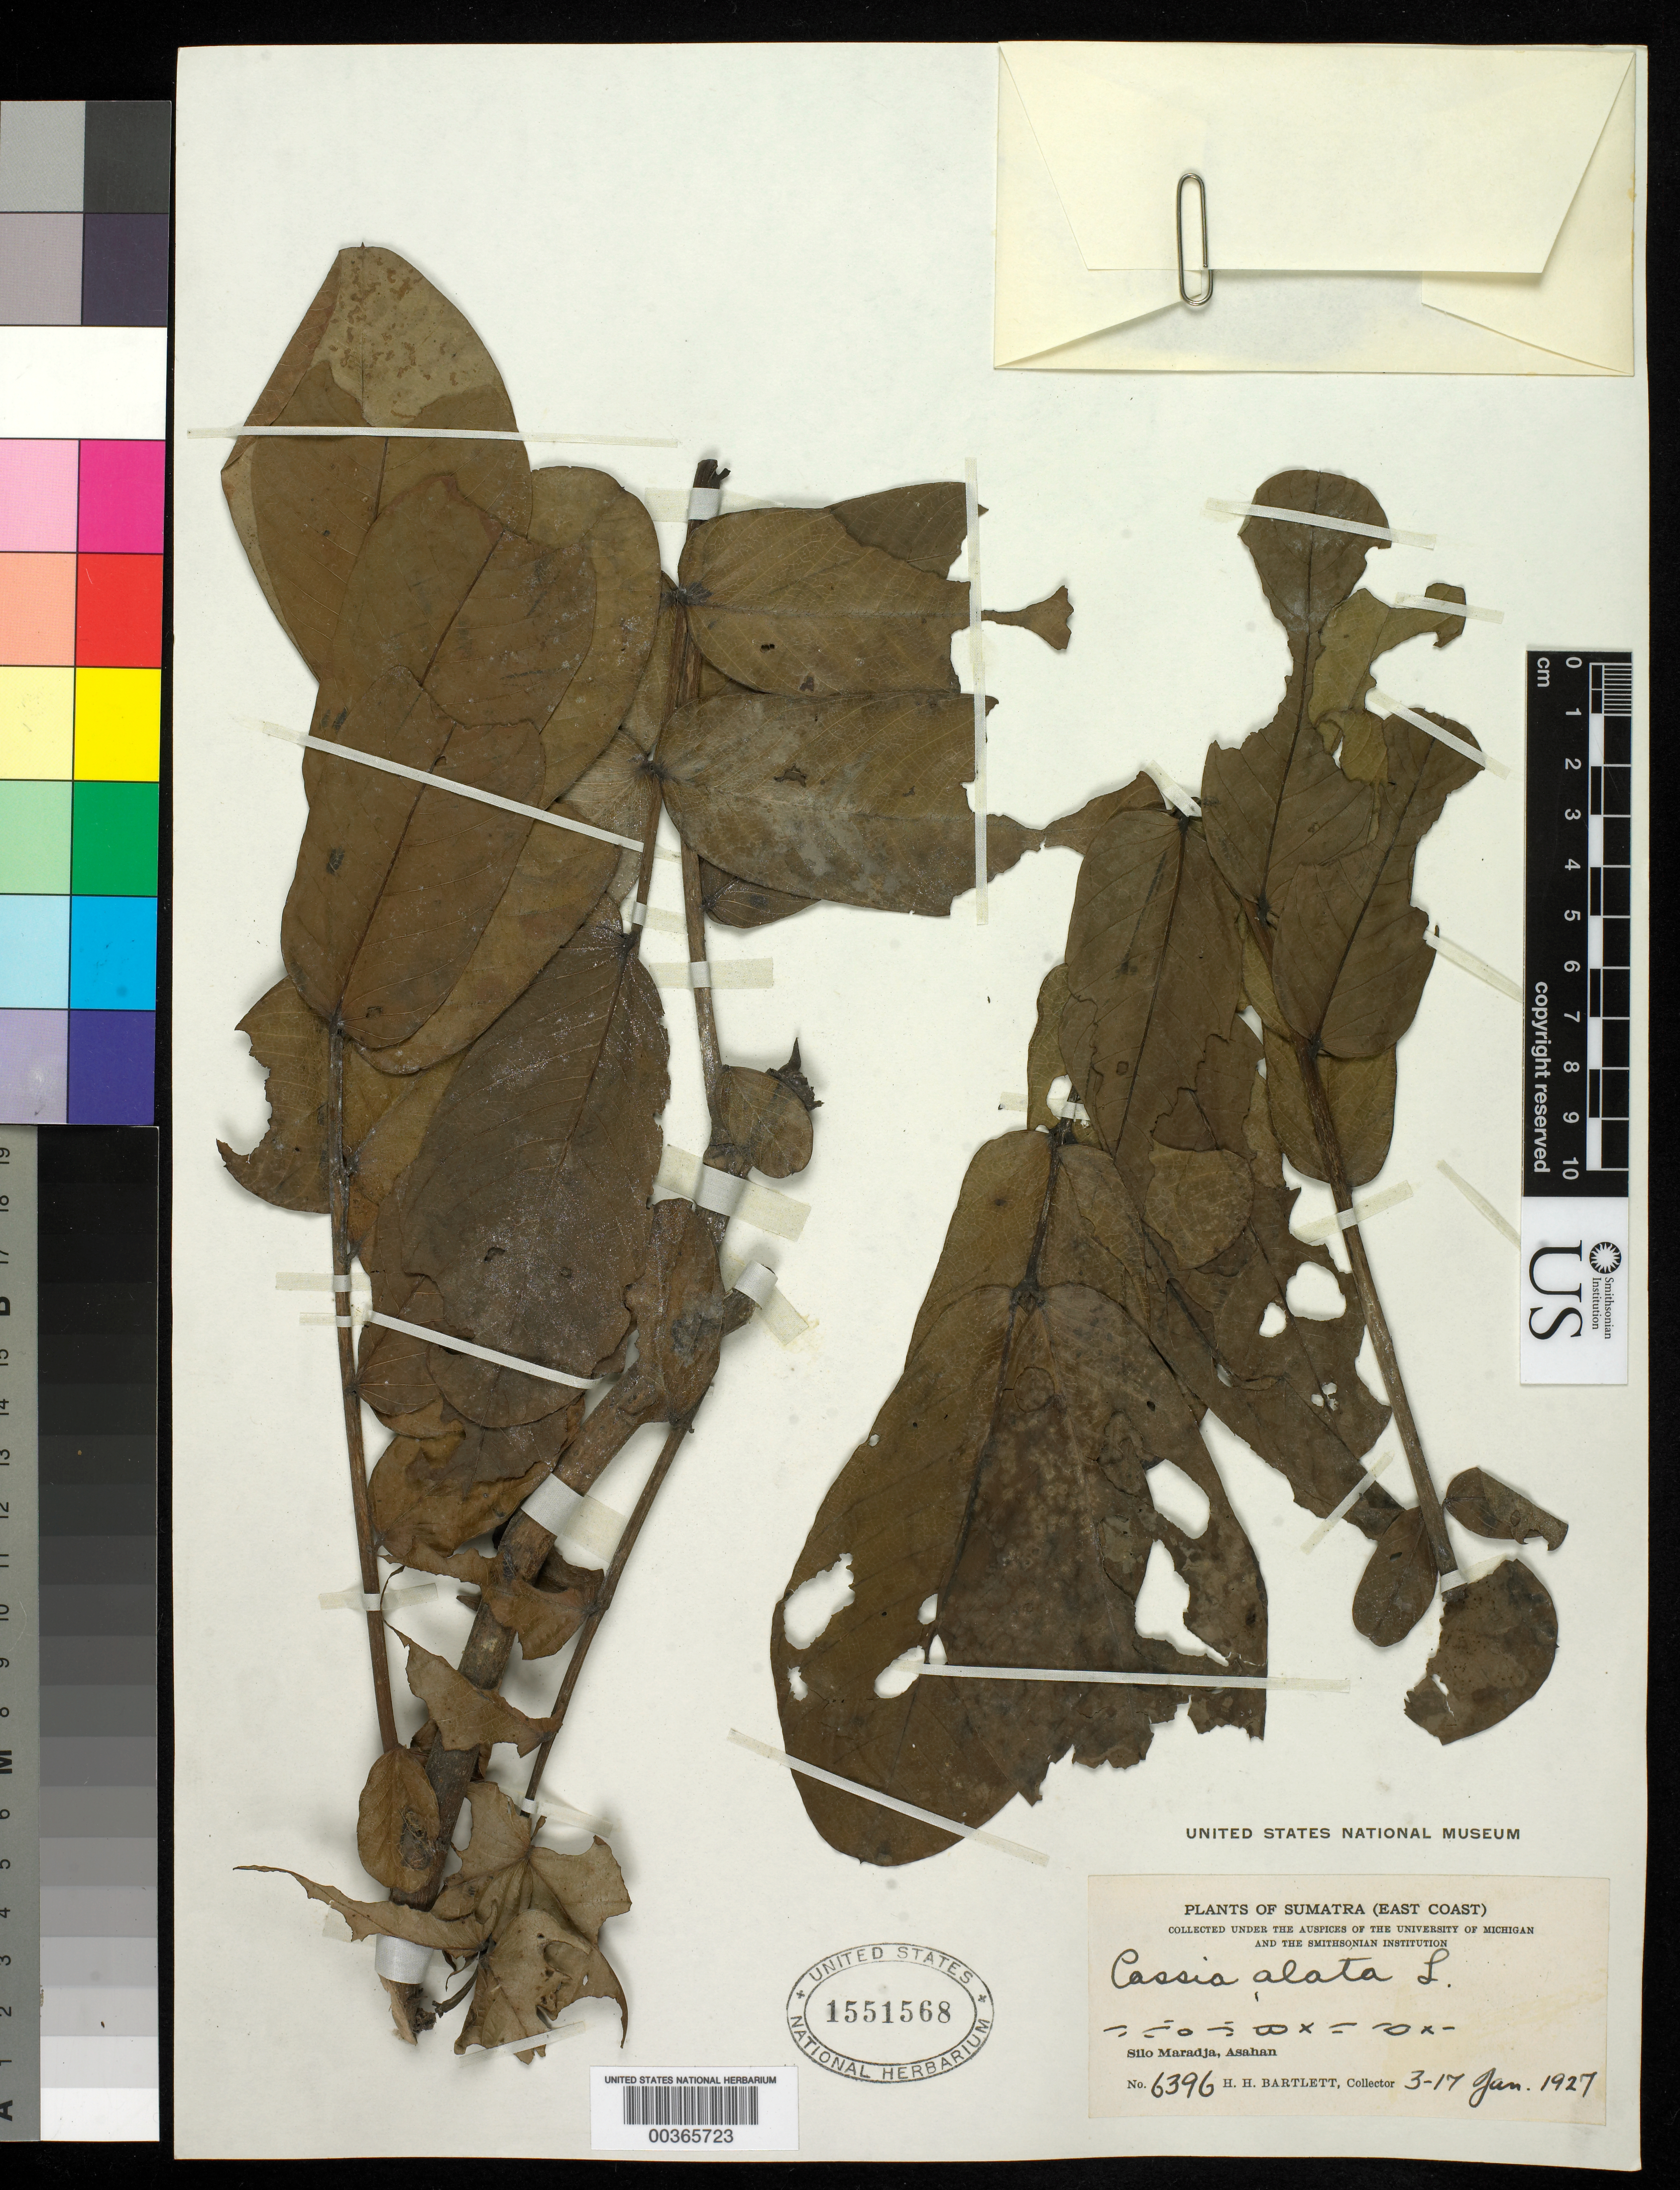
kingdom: Plantae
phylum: Tracheophyta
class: Magnoliopsida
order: Fabales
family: Fabaceae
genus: Senna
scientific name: Senna alata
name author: (L.) Roxb.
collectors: H. H. Bartlett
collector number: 6396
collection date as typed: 03 Jun 1927 to 17 Jun 1927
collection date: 1927-06-03/1927-06-17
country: Indonesia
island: Sumatra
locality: Silo maradja, asahan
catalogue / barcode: US 1551568